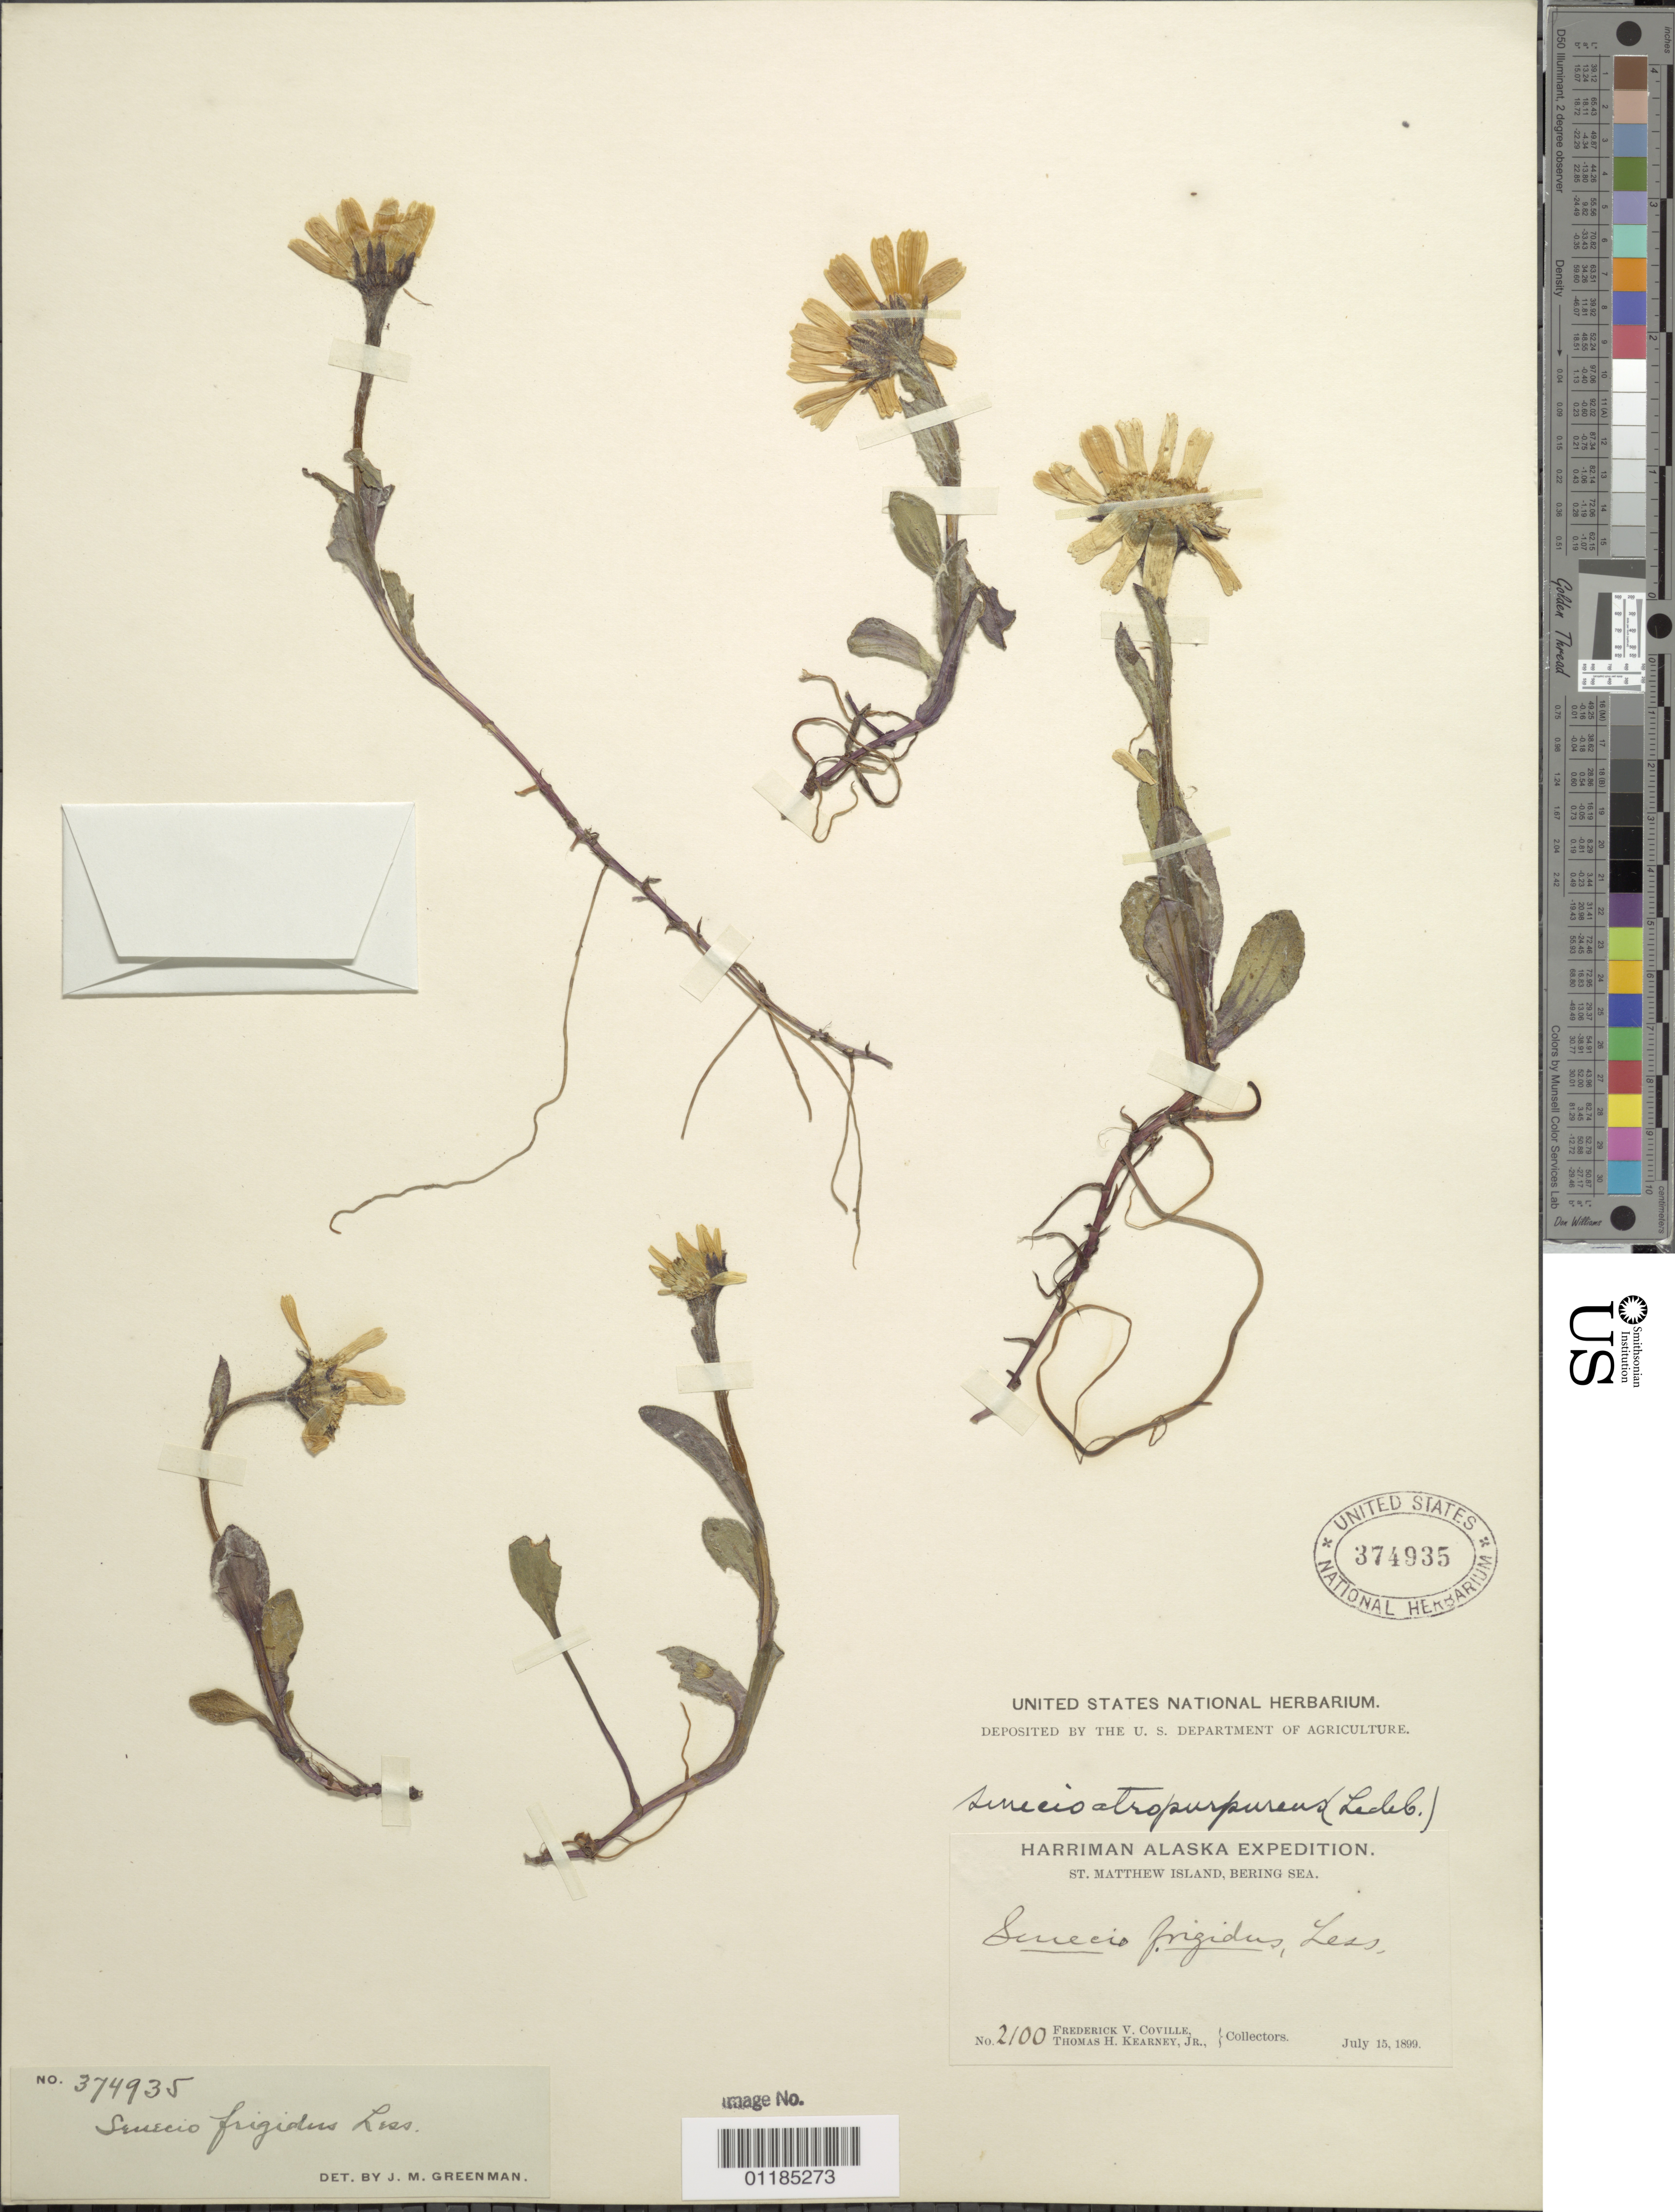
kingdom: Plantae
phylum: Tracheophyta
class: Magnoliopsida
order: Asterales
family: Asteraceae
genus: Tephroseris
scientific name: Tephroseris frigida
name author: (Richardson) Holub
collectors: F. V. Coville & T. H. Kearney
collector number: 2100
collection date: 1899-07-15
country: United States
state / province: Alaska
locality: St Matthew Island, Bering Sea.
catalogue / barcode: US 374935